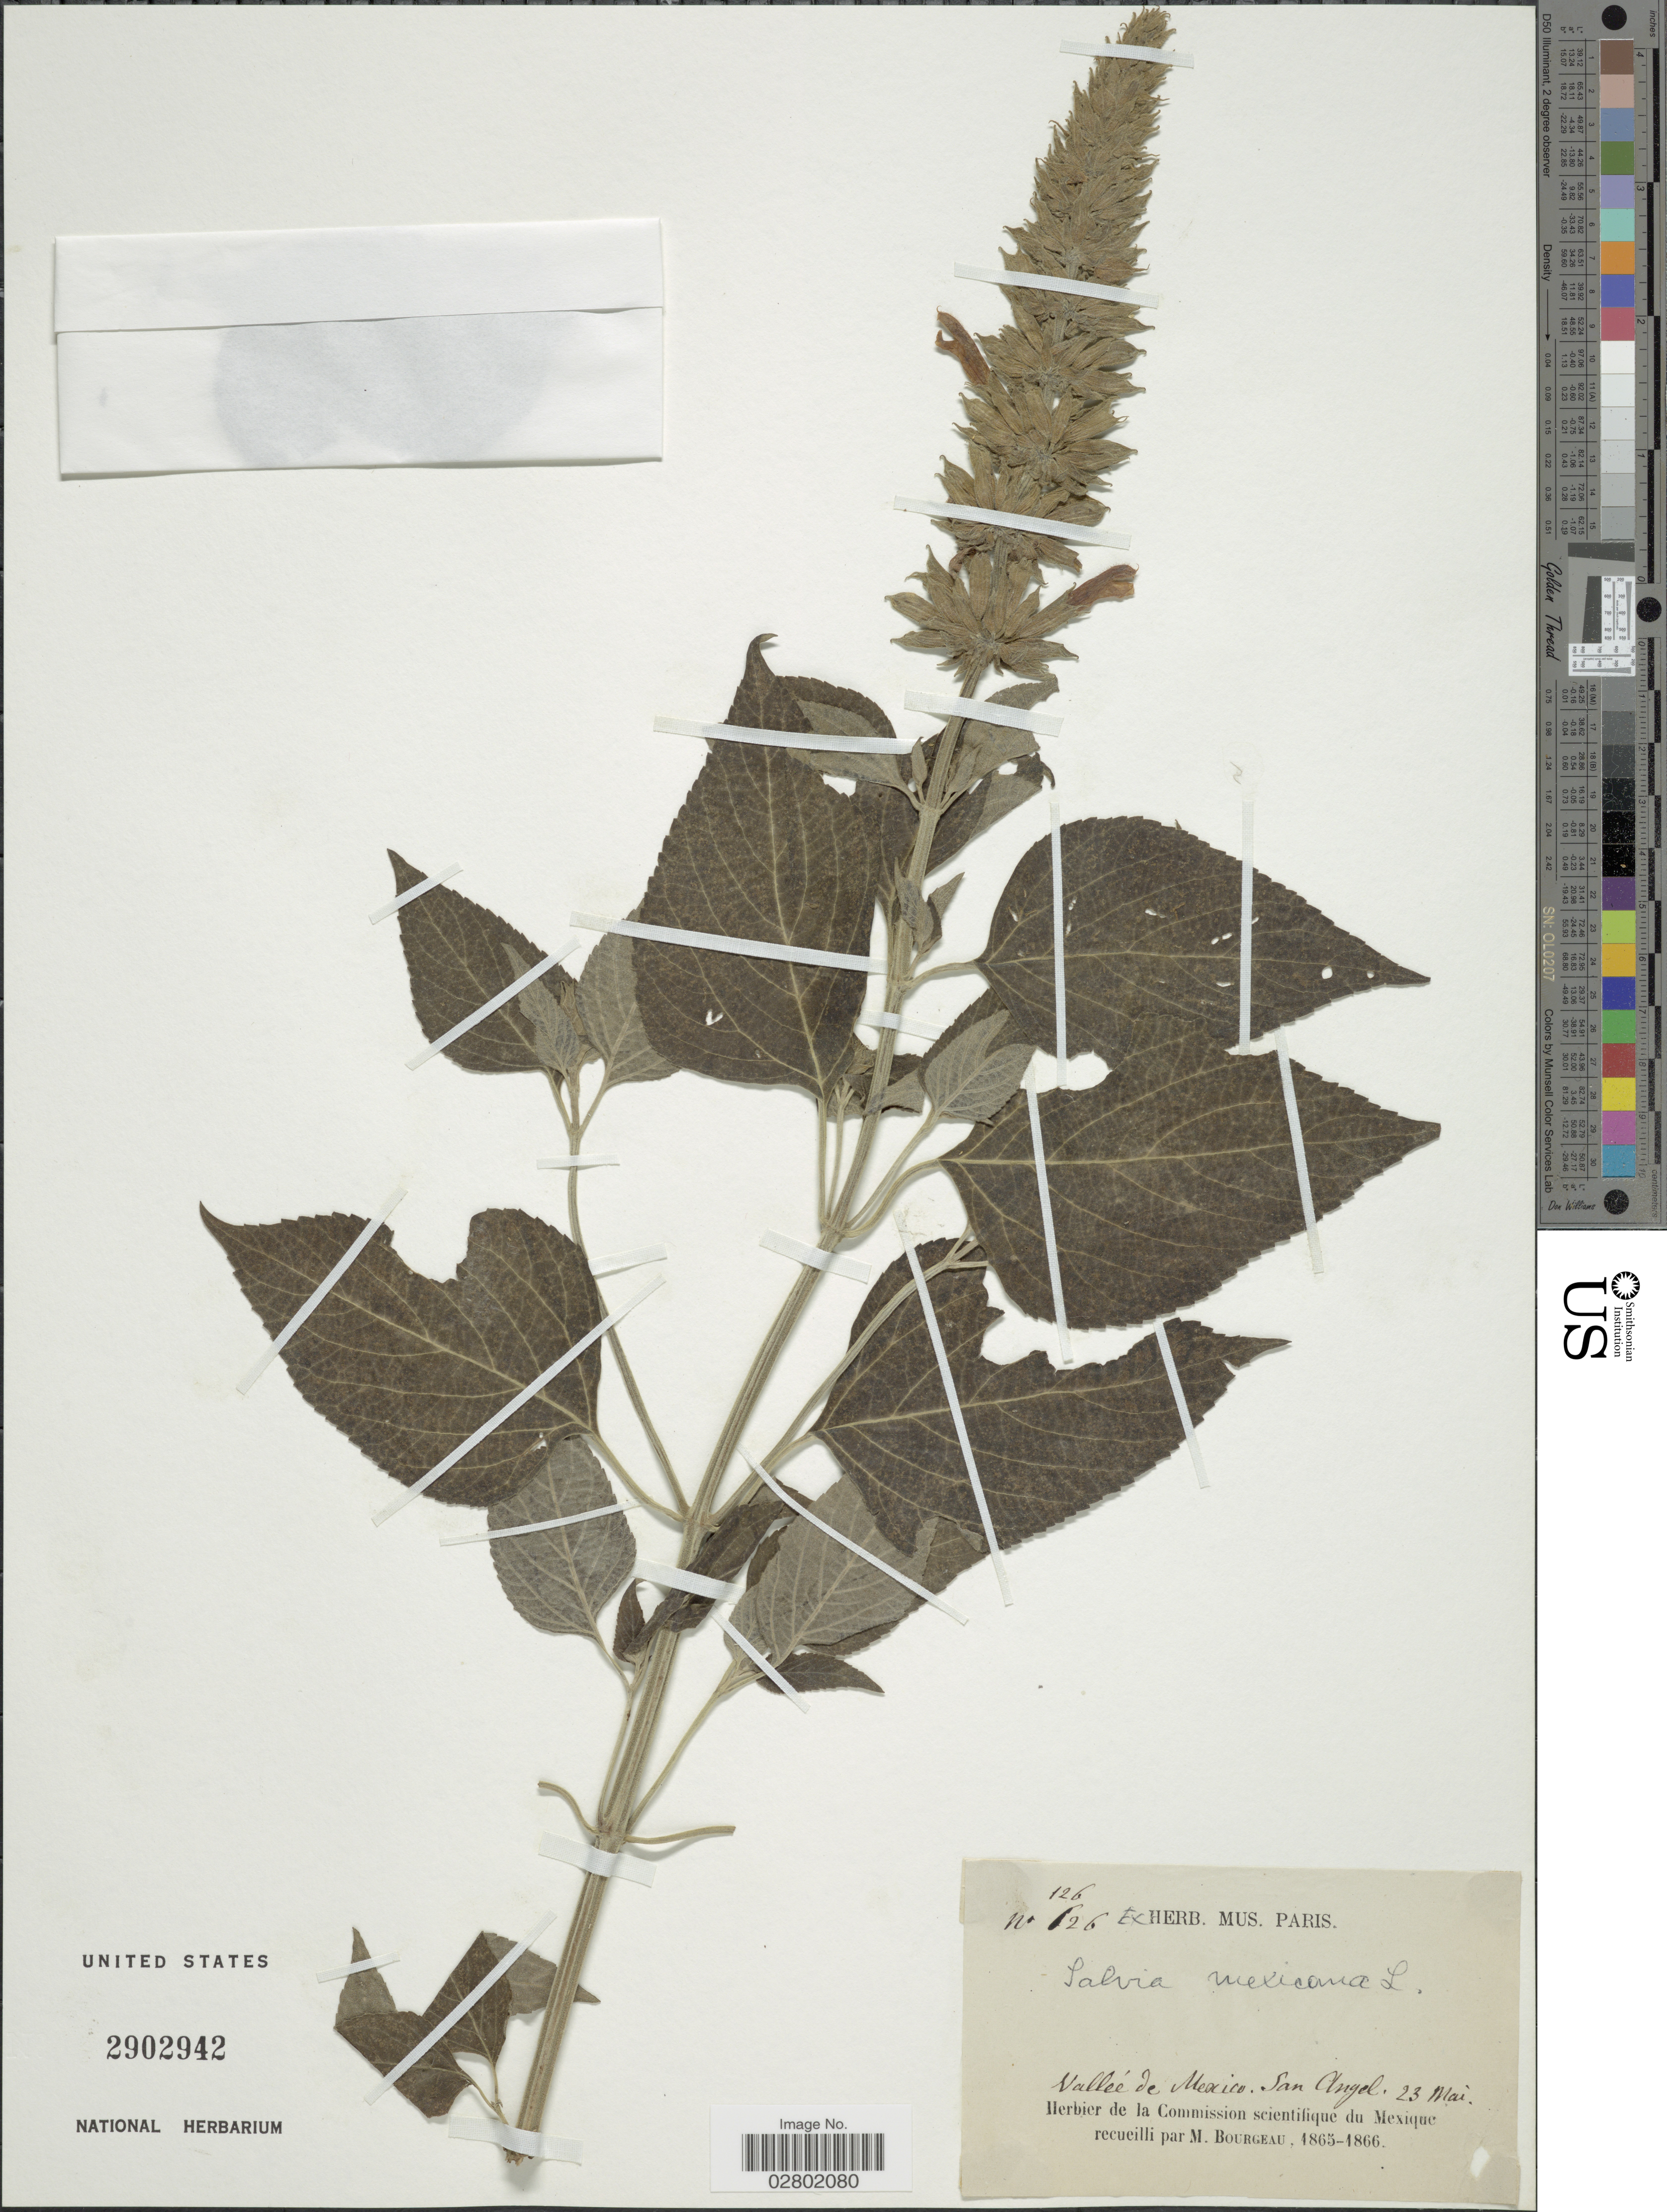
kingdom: Plantae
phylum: Tracheophyta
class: Magnoliopsida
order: Lamiales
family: Lamiaceae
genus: Salvia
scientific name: Salvia mexicana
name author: L.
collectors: M. Bourgeau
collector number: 126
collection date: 1865-05-23/1866-05-23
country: Mexico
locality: Vallée de Mexico, San Angel.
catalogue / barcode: US 2902942